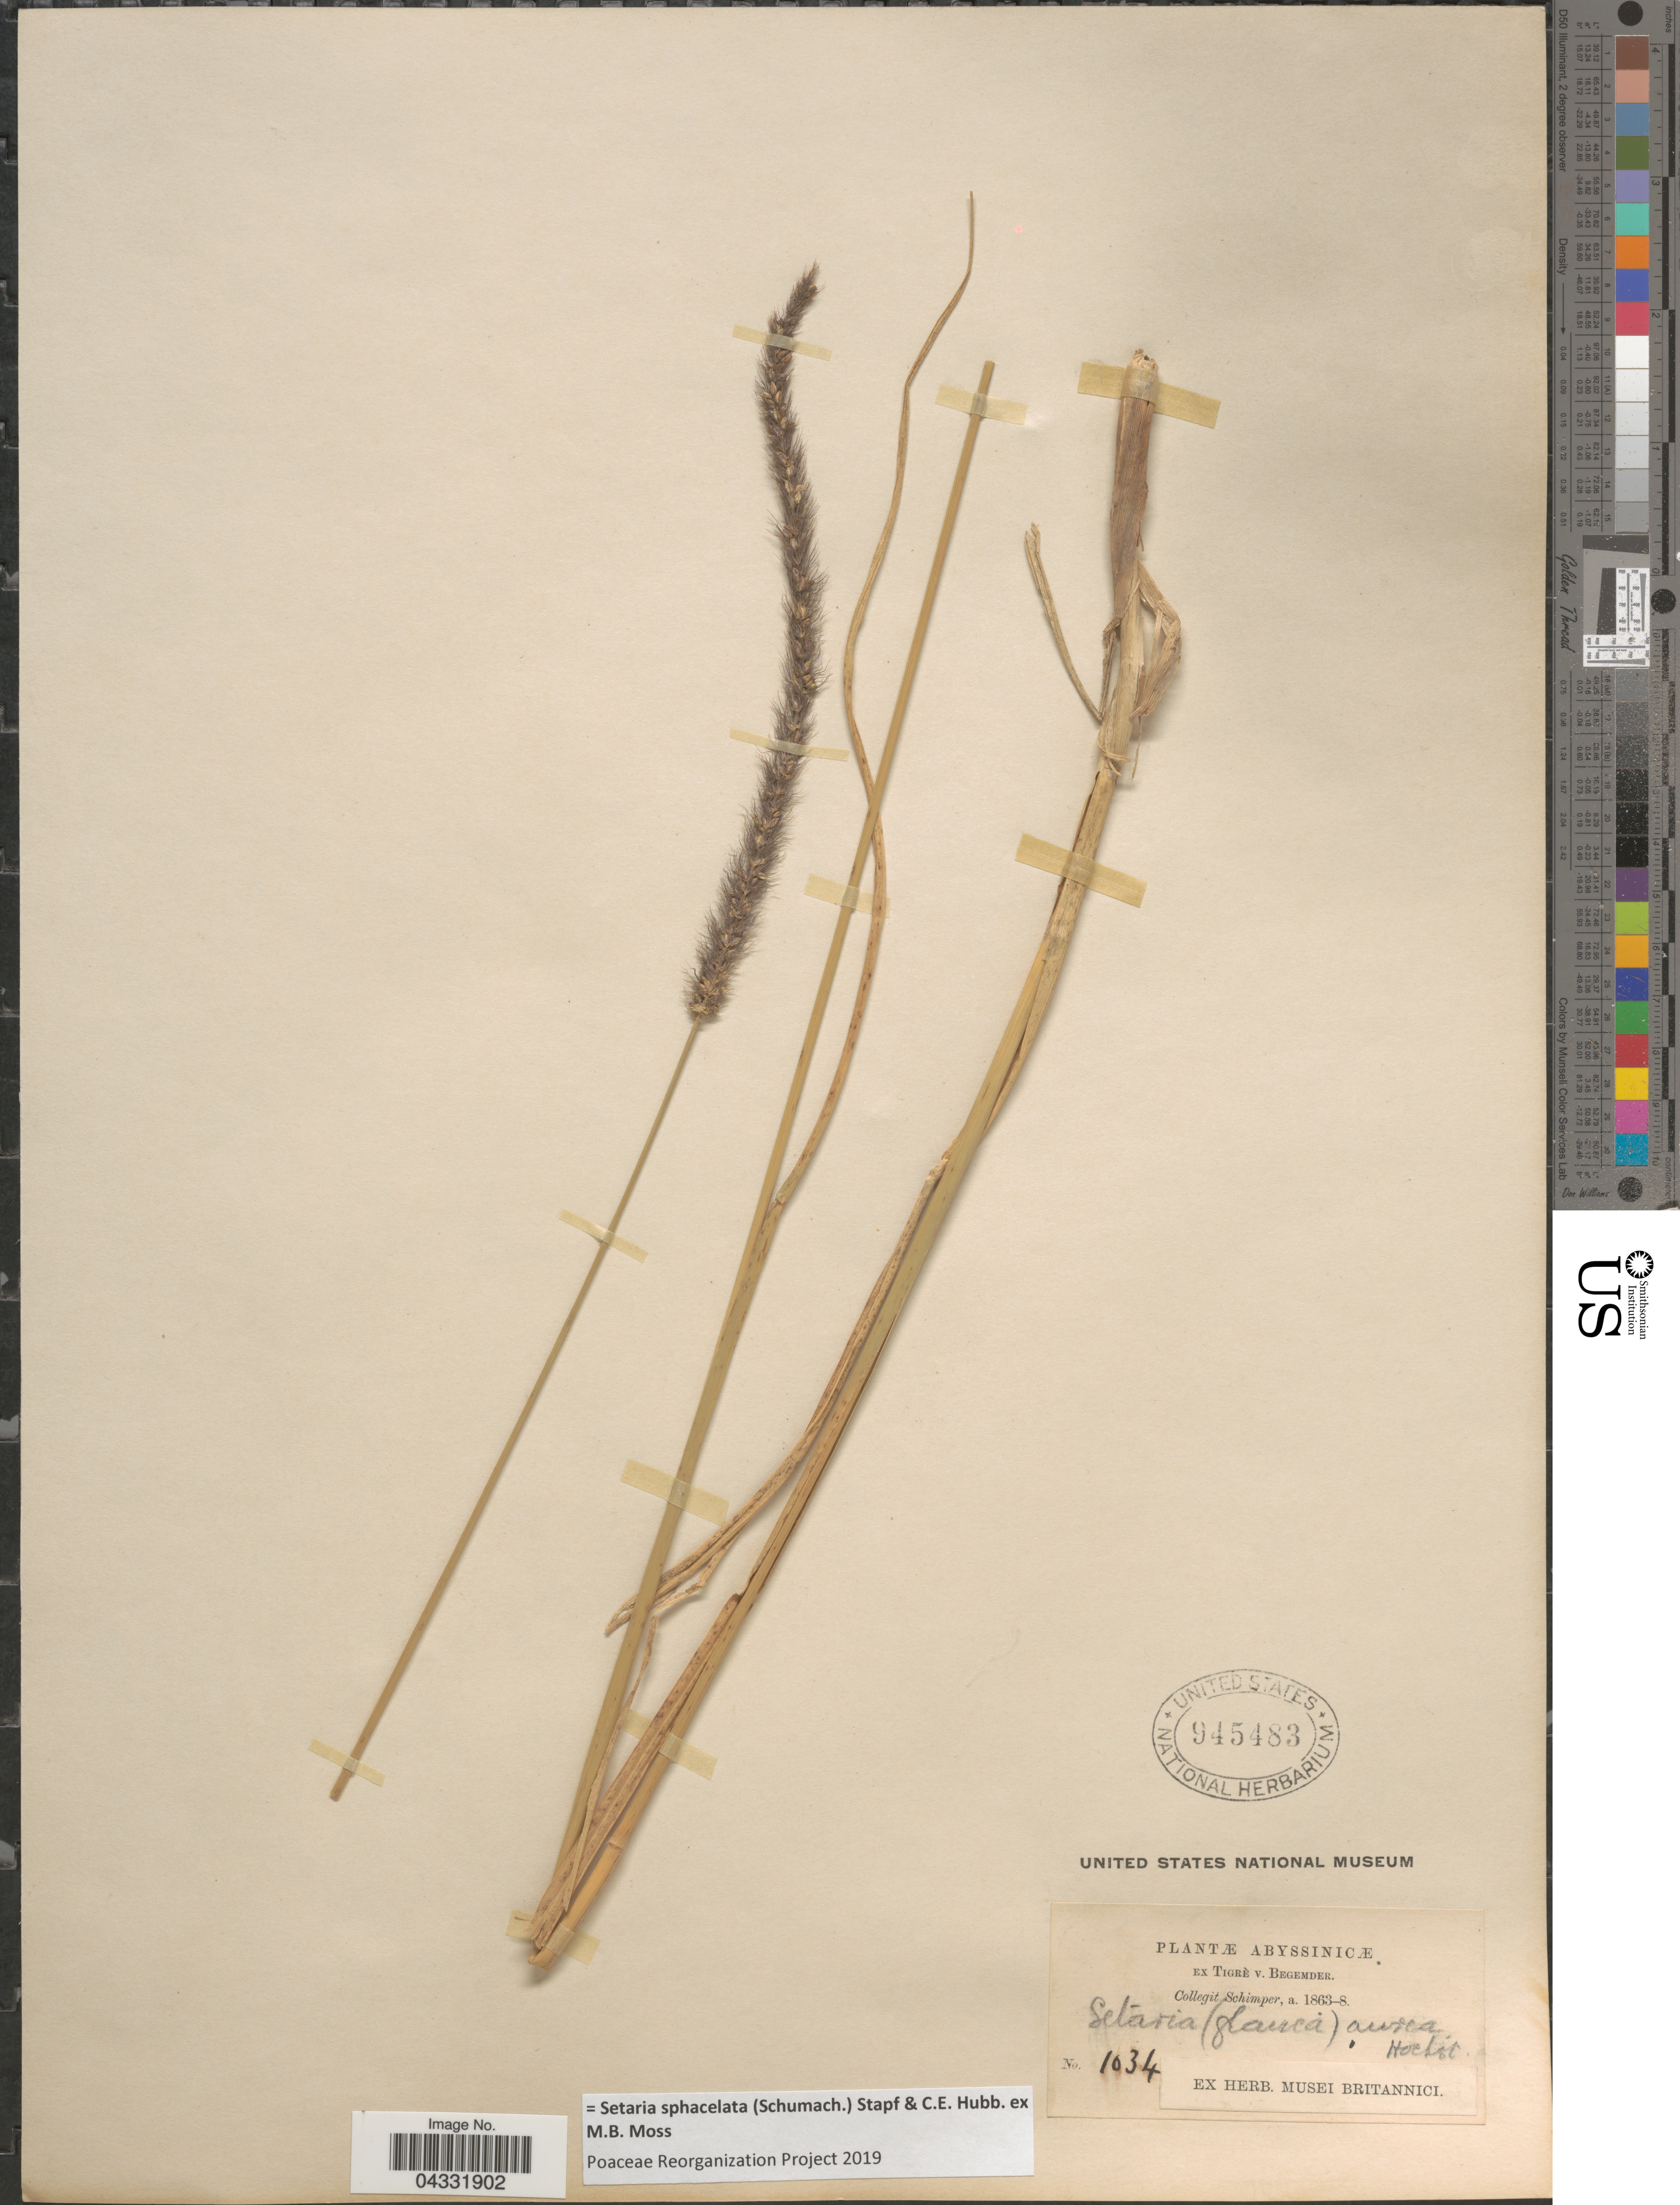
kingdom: Plantae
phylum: Tracheophyta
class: Liliopsida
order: Poales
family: Poaceae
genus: Setaria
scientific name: Setaria sphacelata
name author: (Schumach.) Stapf & Hubb. ex Moss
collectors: -. Schimper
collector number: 1034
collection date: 1863/1868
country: Ethiopia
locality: Abyssinicæ.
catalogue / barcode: US 945483